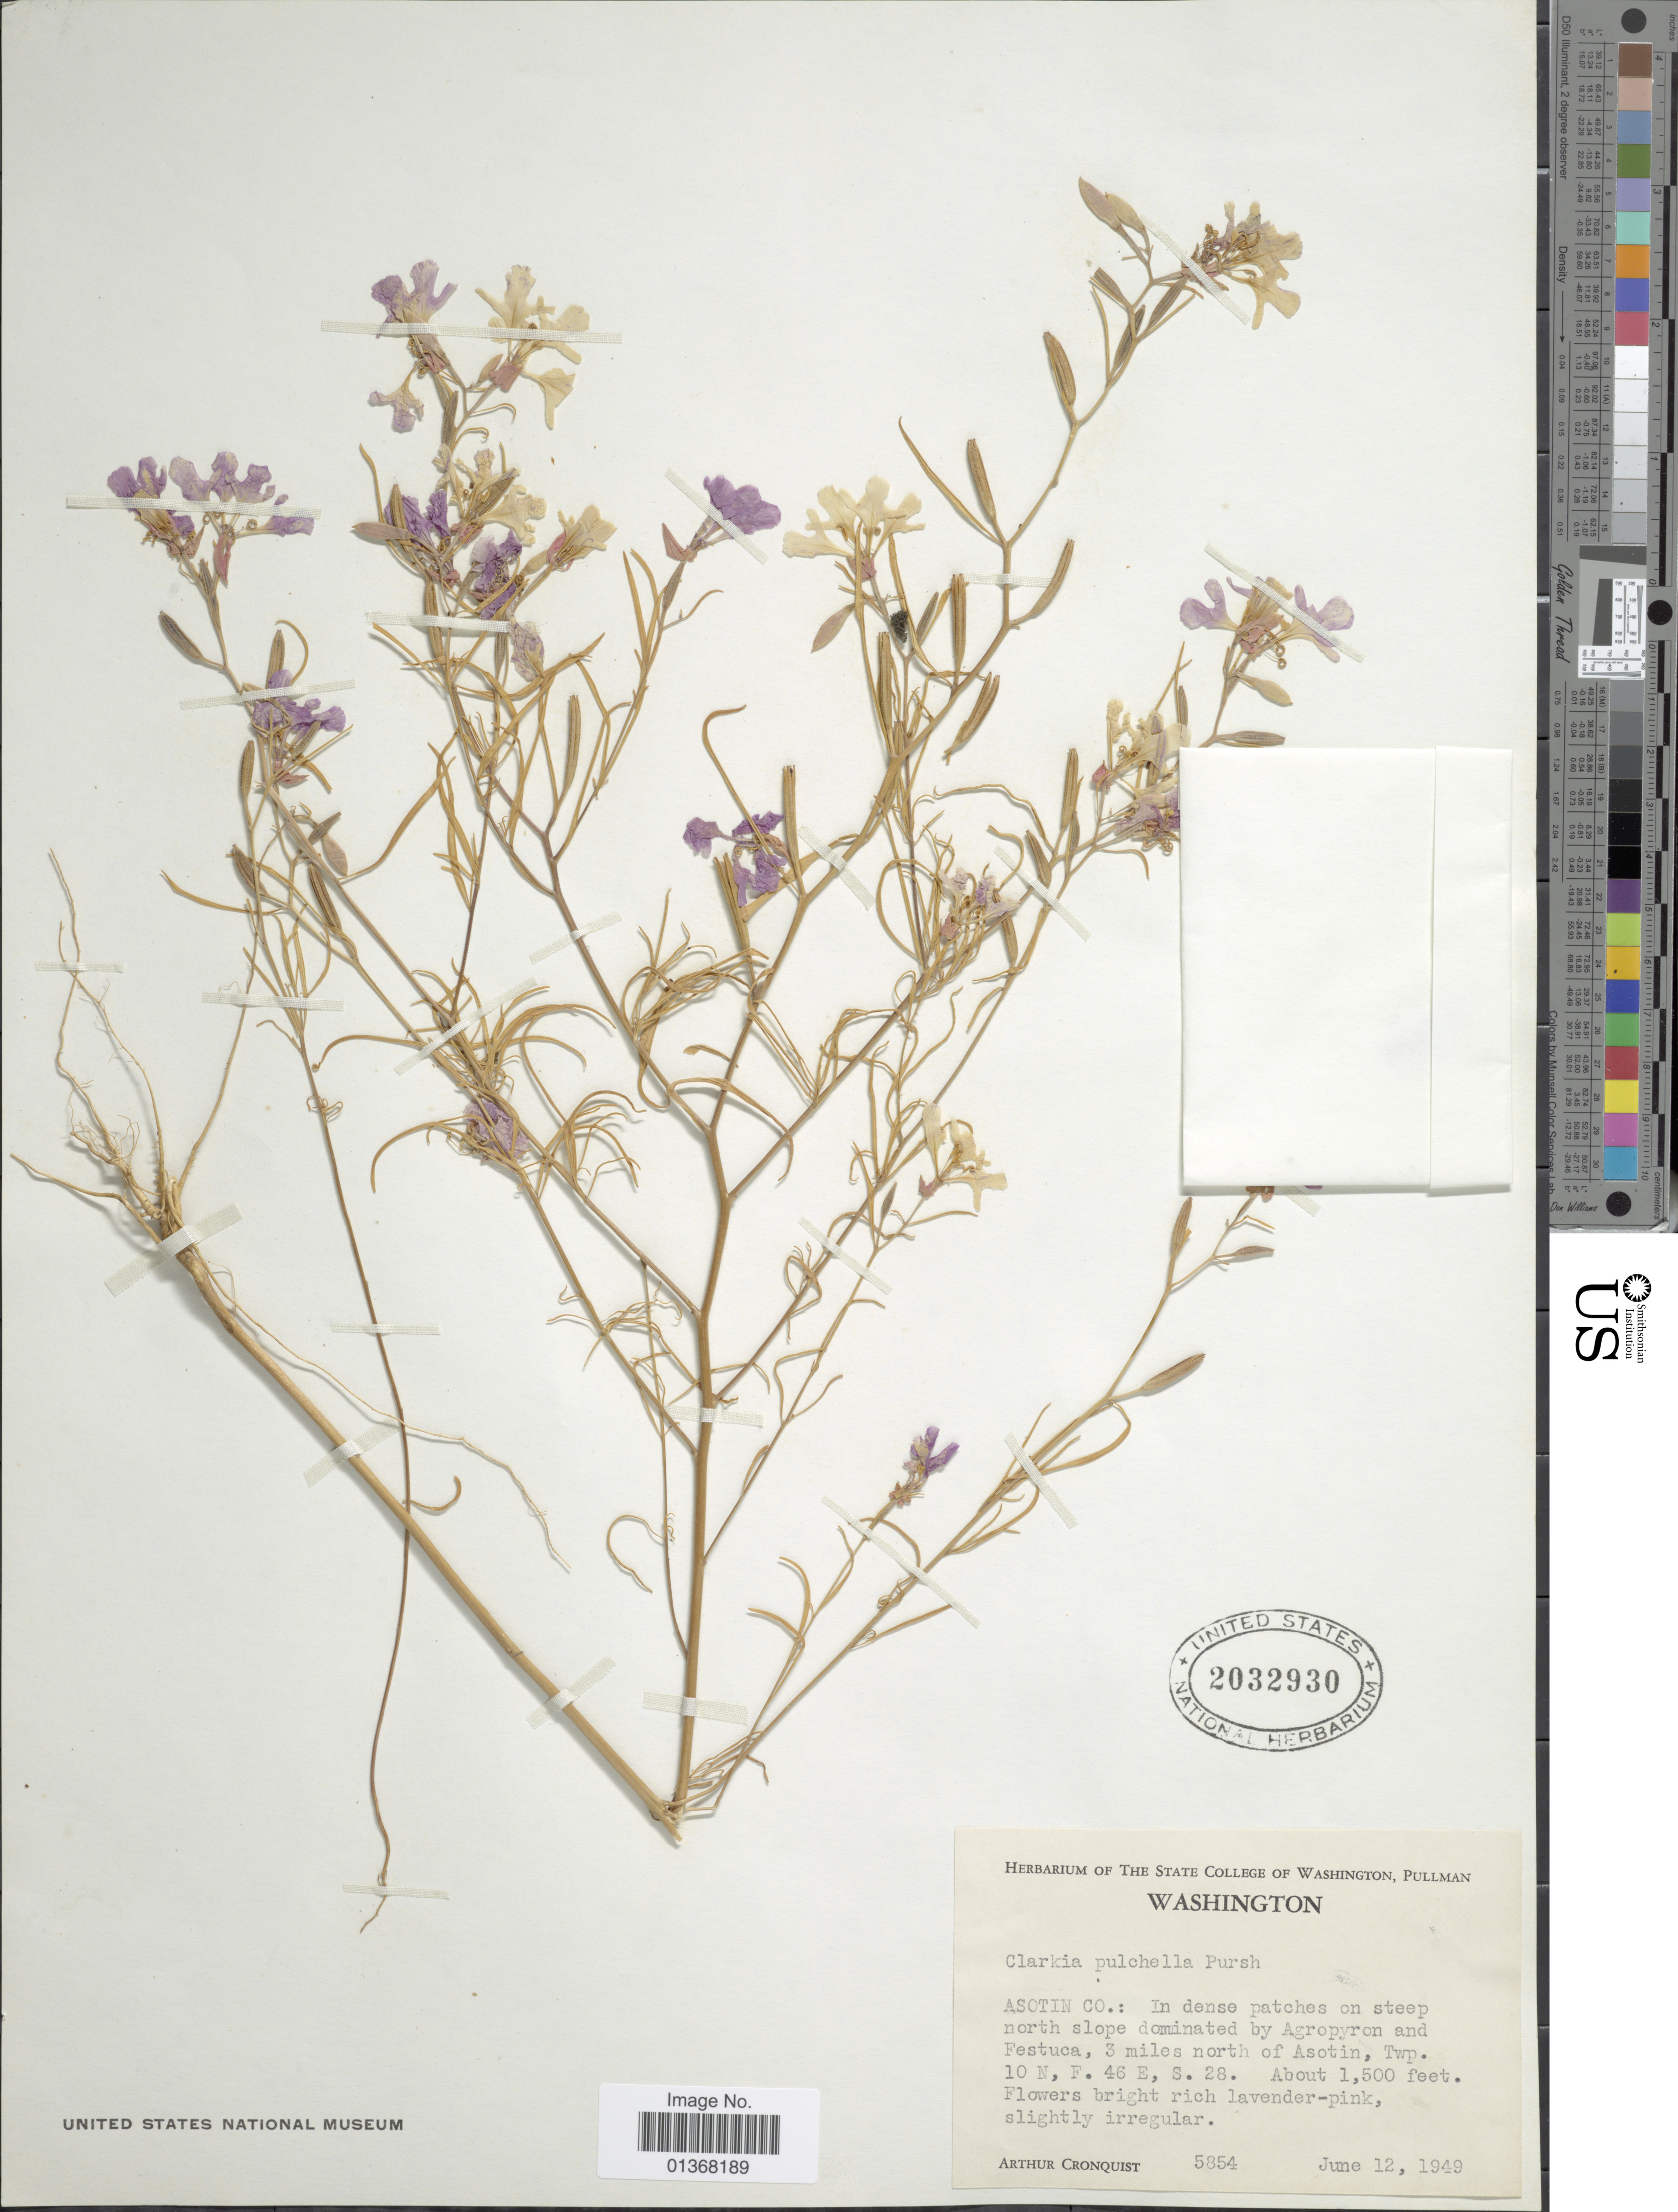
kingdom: Plantae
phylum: Tracheophyta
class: Magnoliopsida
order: Myrtales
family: Onagraceae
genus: Clarkia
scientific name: Clarkia pulchella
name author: Pursh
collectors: A. J. Cronquist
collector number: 5854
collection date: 1949-06-12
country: United States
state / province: Washington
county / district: Asotin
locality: Asotin Co.: 3 miles north of Asotin, Twp. 10 N, F. 46 E, S. 28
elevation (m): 457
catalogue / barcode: US 2032930